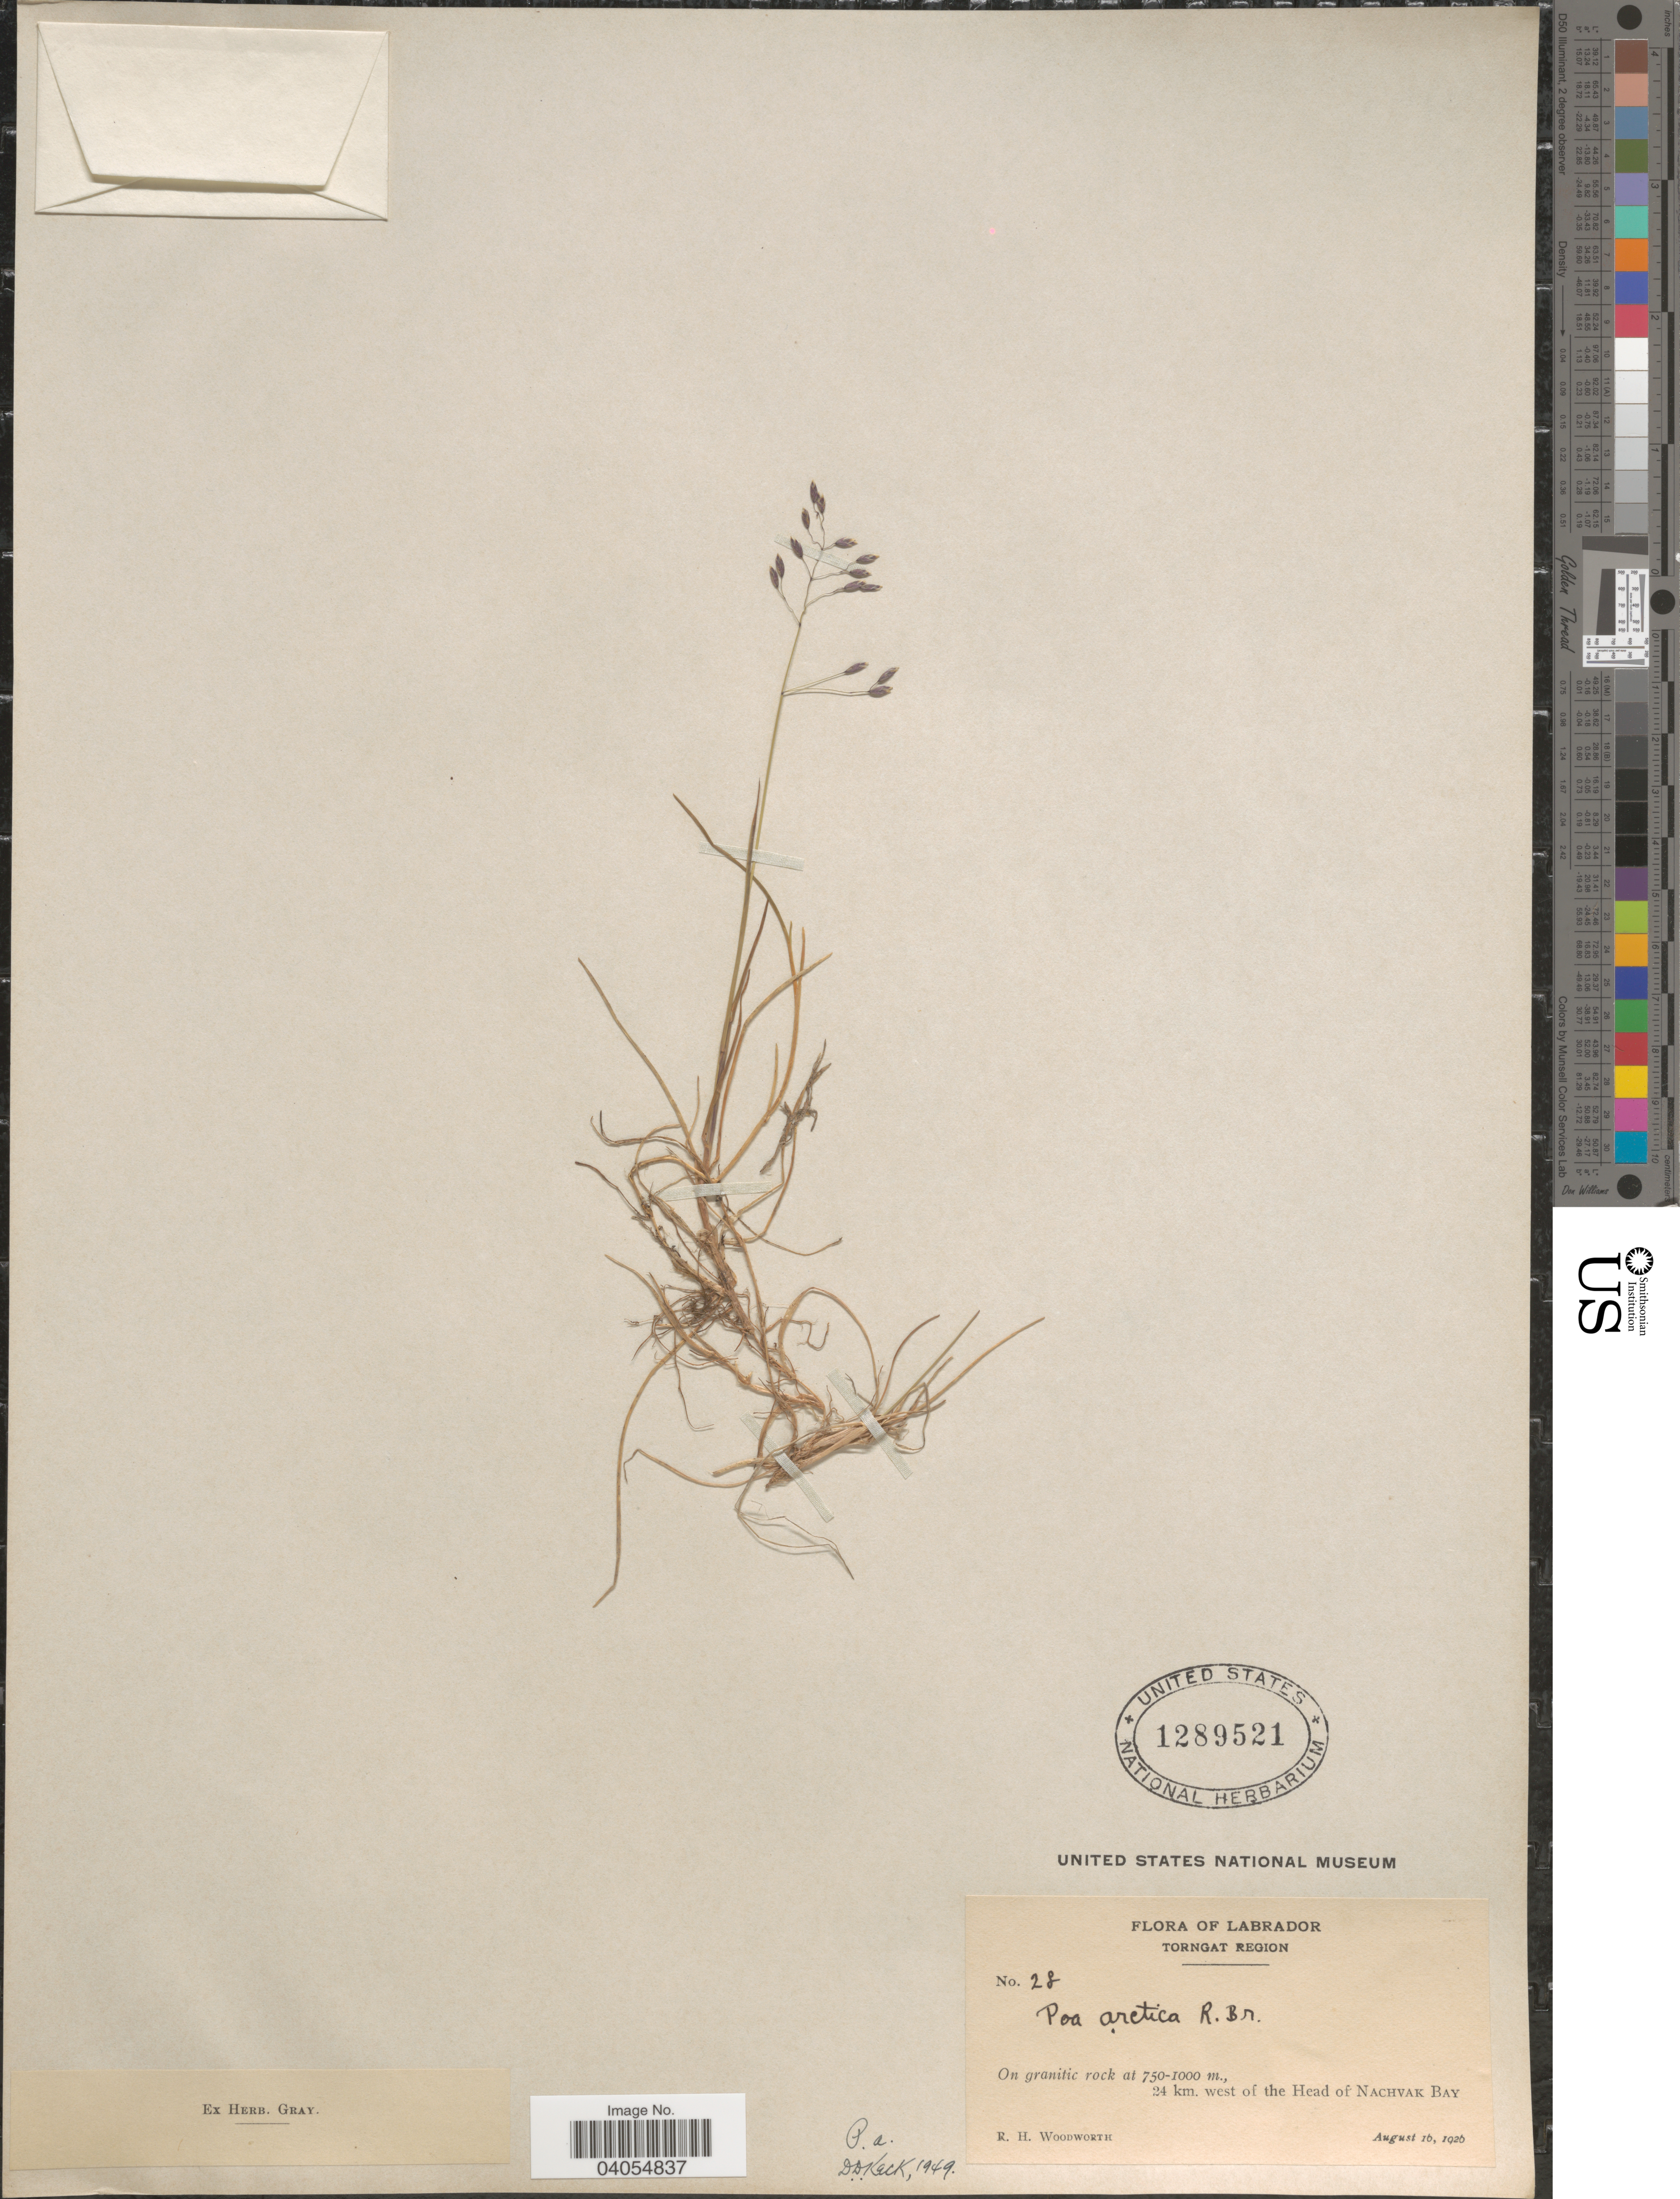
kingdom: Plantae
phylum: Tracheophyta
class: Liliopsida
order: Poales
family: Poaceae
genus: Poa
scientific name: Poa arctica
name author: R. Br.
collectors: R. Woodworth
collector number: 28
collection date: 1926-08-16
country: Canada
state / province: Newfoundland and Labrador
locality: Labrador. Torngat Region. 24 km. west of the Head of Nachvak Bay.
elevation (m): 750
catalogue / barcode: US 1289521